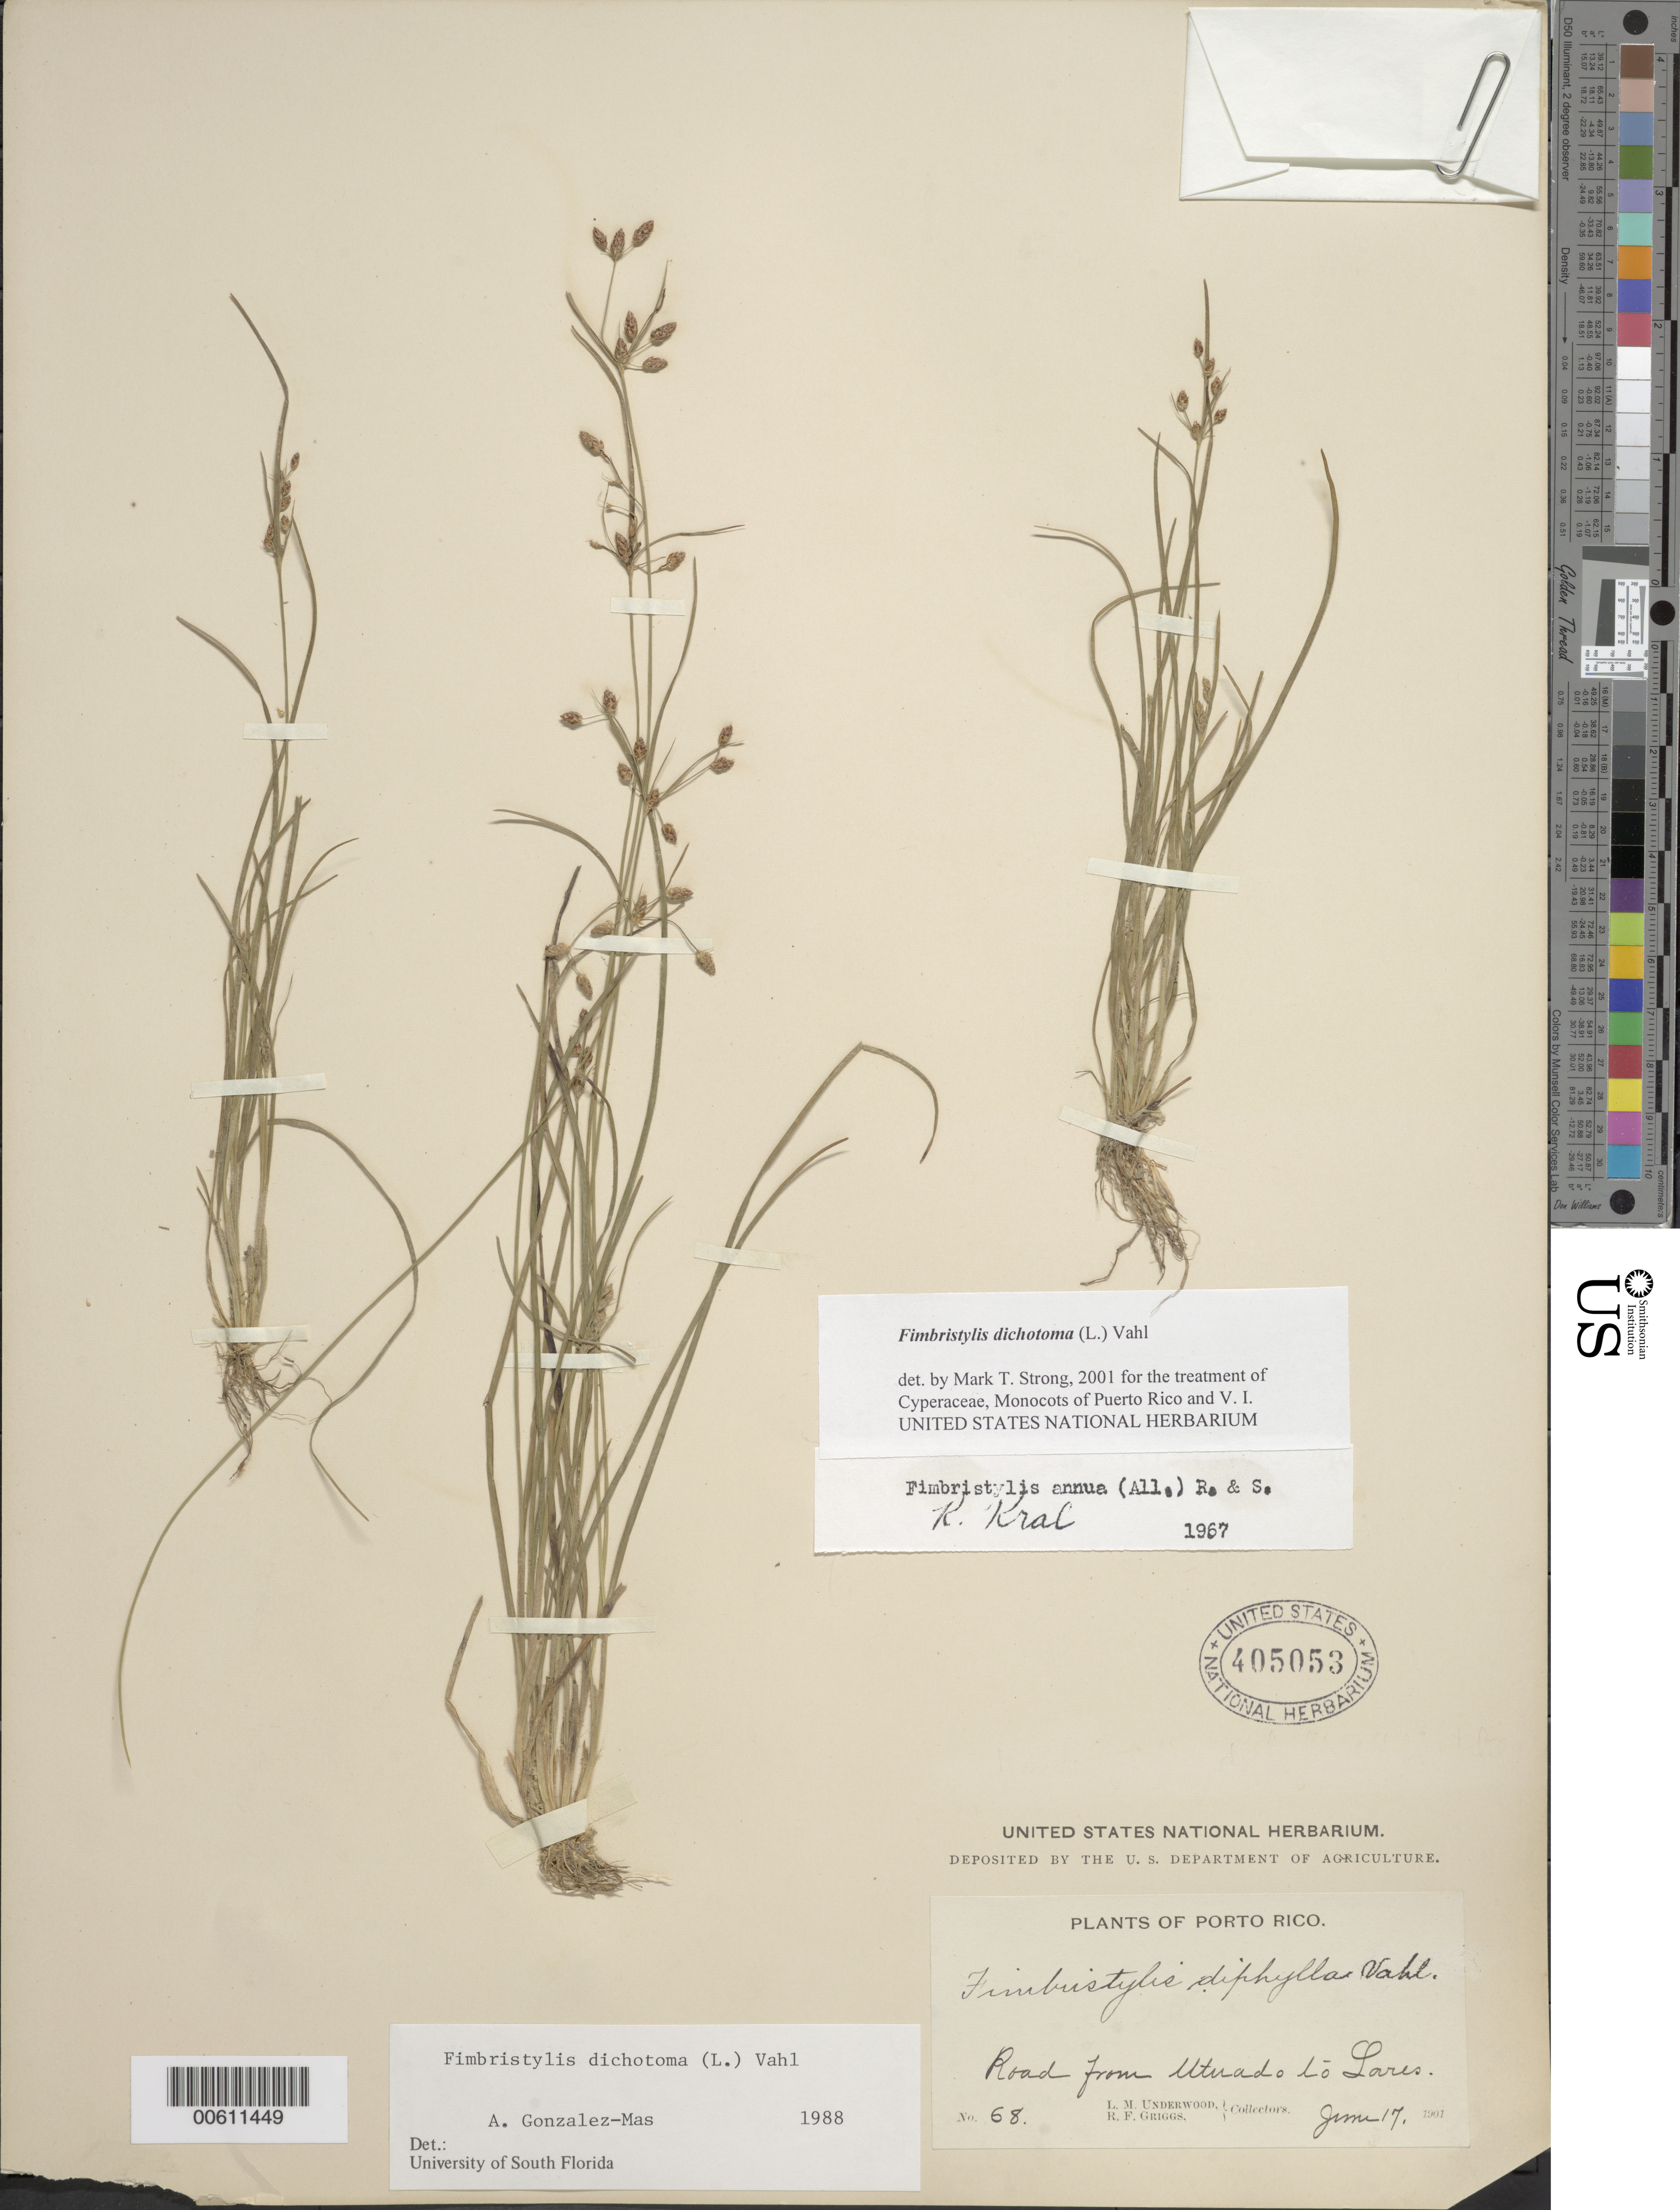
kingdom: Plantae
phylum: Tracheophyta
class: Liliopsida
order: Poales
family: Cyperaceae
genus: Fimbristylis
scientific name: Fimbristylis dichotoma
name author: (L.) Vahl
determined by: Strong, M. T., (US), Smithsonian Institution - National Museum of Natural History (UNITED STATES)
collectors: L. M. Underwood & R. F. Griggs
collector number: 68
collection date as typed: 17 Jun 1901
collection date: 1901-06-17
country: Puerto Rico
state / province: Utuado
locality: Road from Utuado to Lares.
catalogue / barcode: US 405053